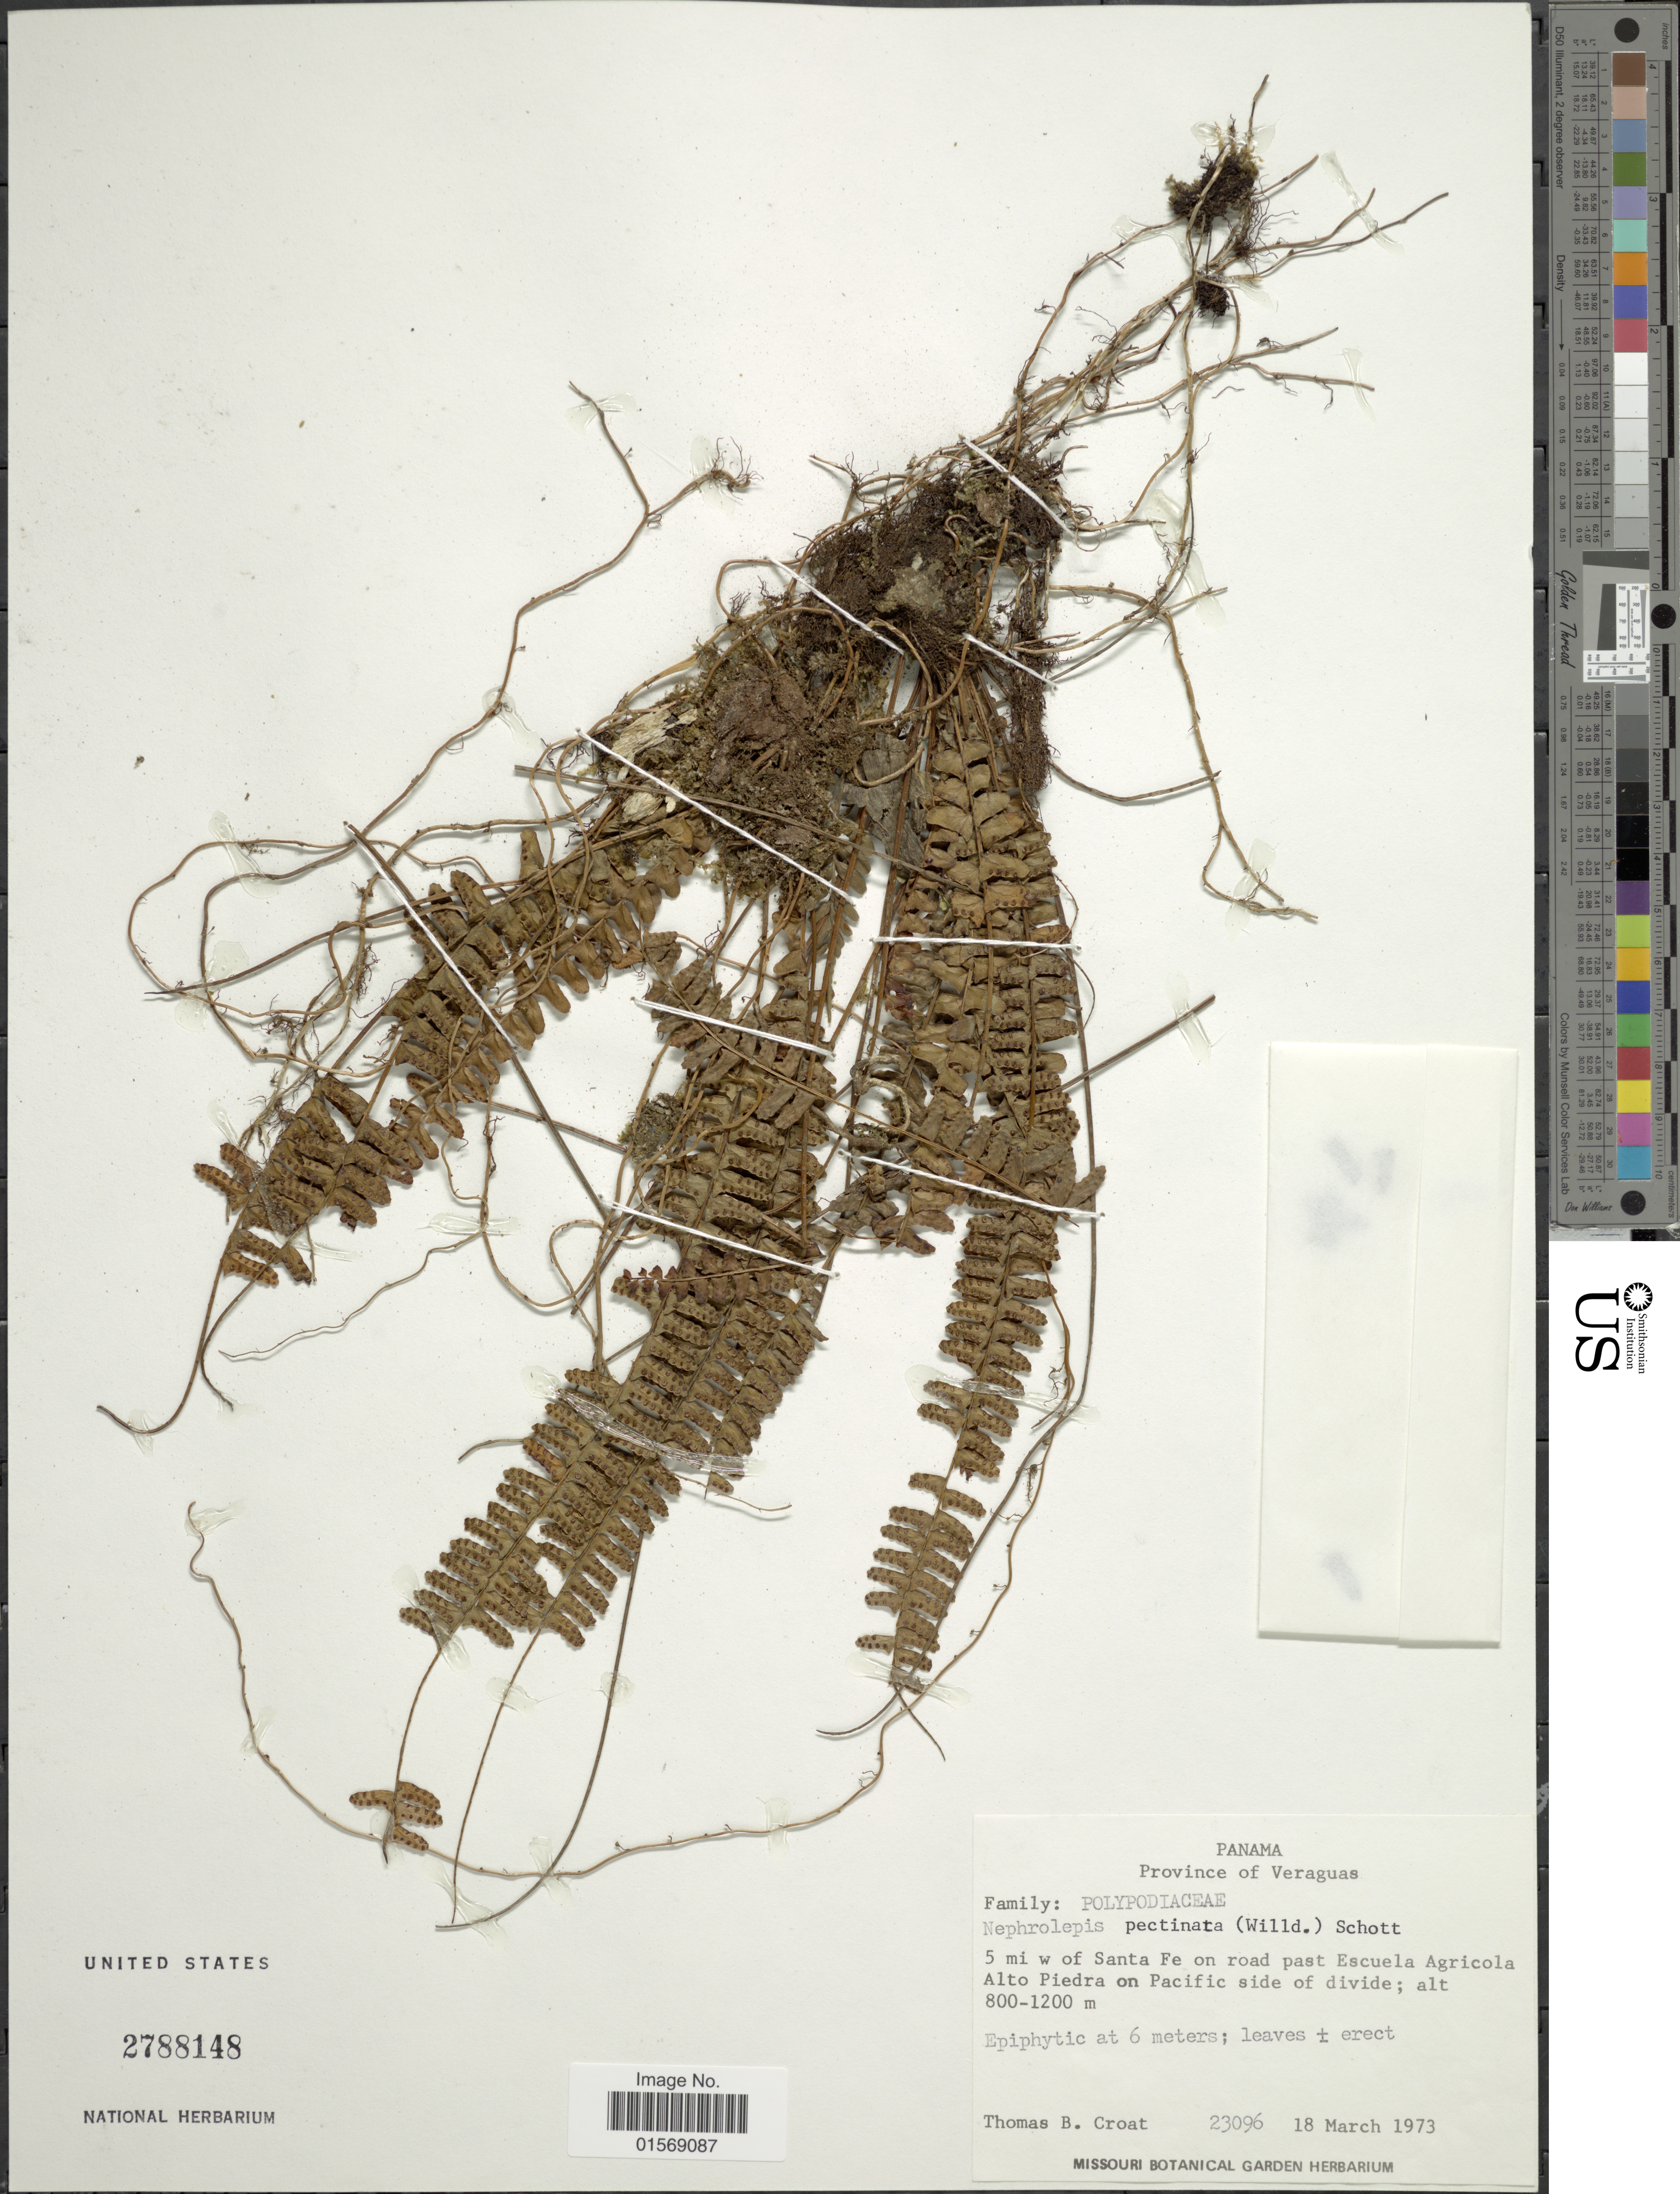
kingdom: Plantae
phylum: Tracheophyta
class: Polypodiopsida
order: Polypodiales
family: Nephrolepidaceae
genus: Nephrolepis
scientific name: Nephrolepis pectinata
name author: (Willd.) Schott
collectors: T. B. Croat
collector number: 23096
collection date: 1973-03-18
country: Panama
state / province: Veraguas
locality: Panama, Province of Verguas. 5 mi. w of Santa Fe on road past Escuela Agricola Alto Piedra on Pacific side of divide.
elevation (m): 800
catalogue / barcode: US 2788148